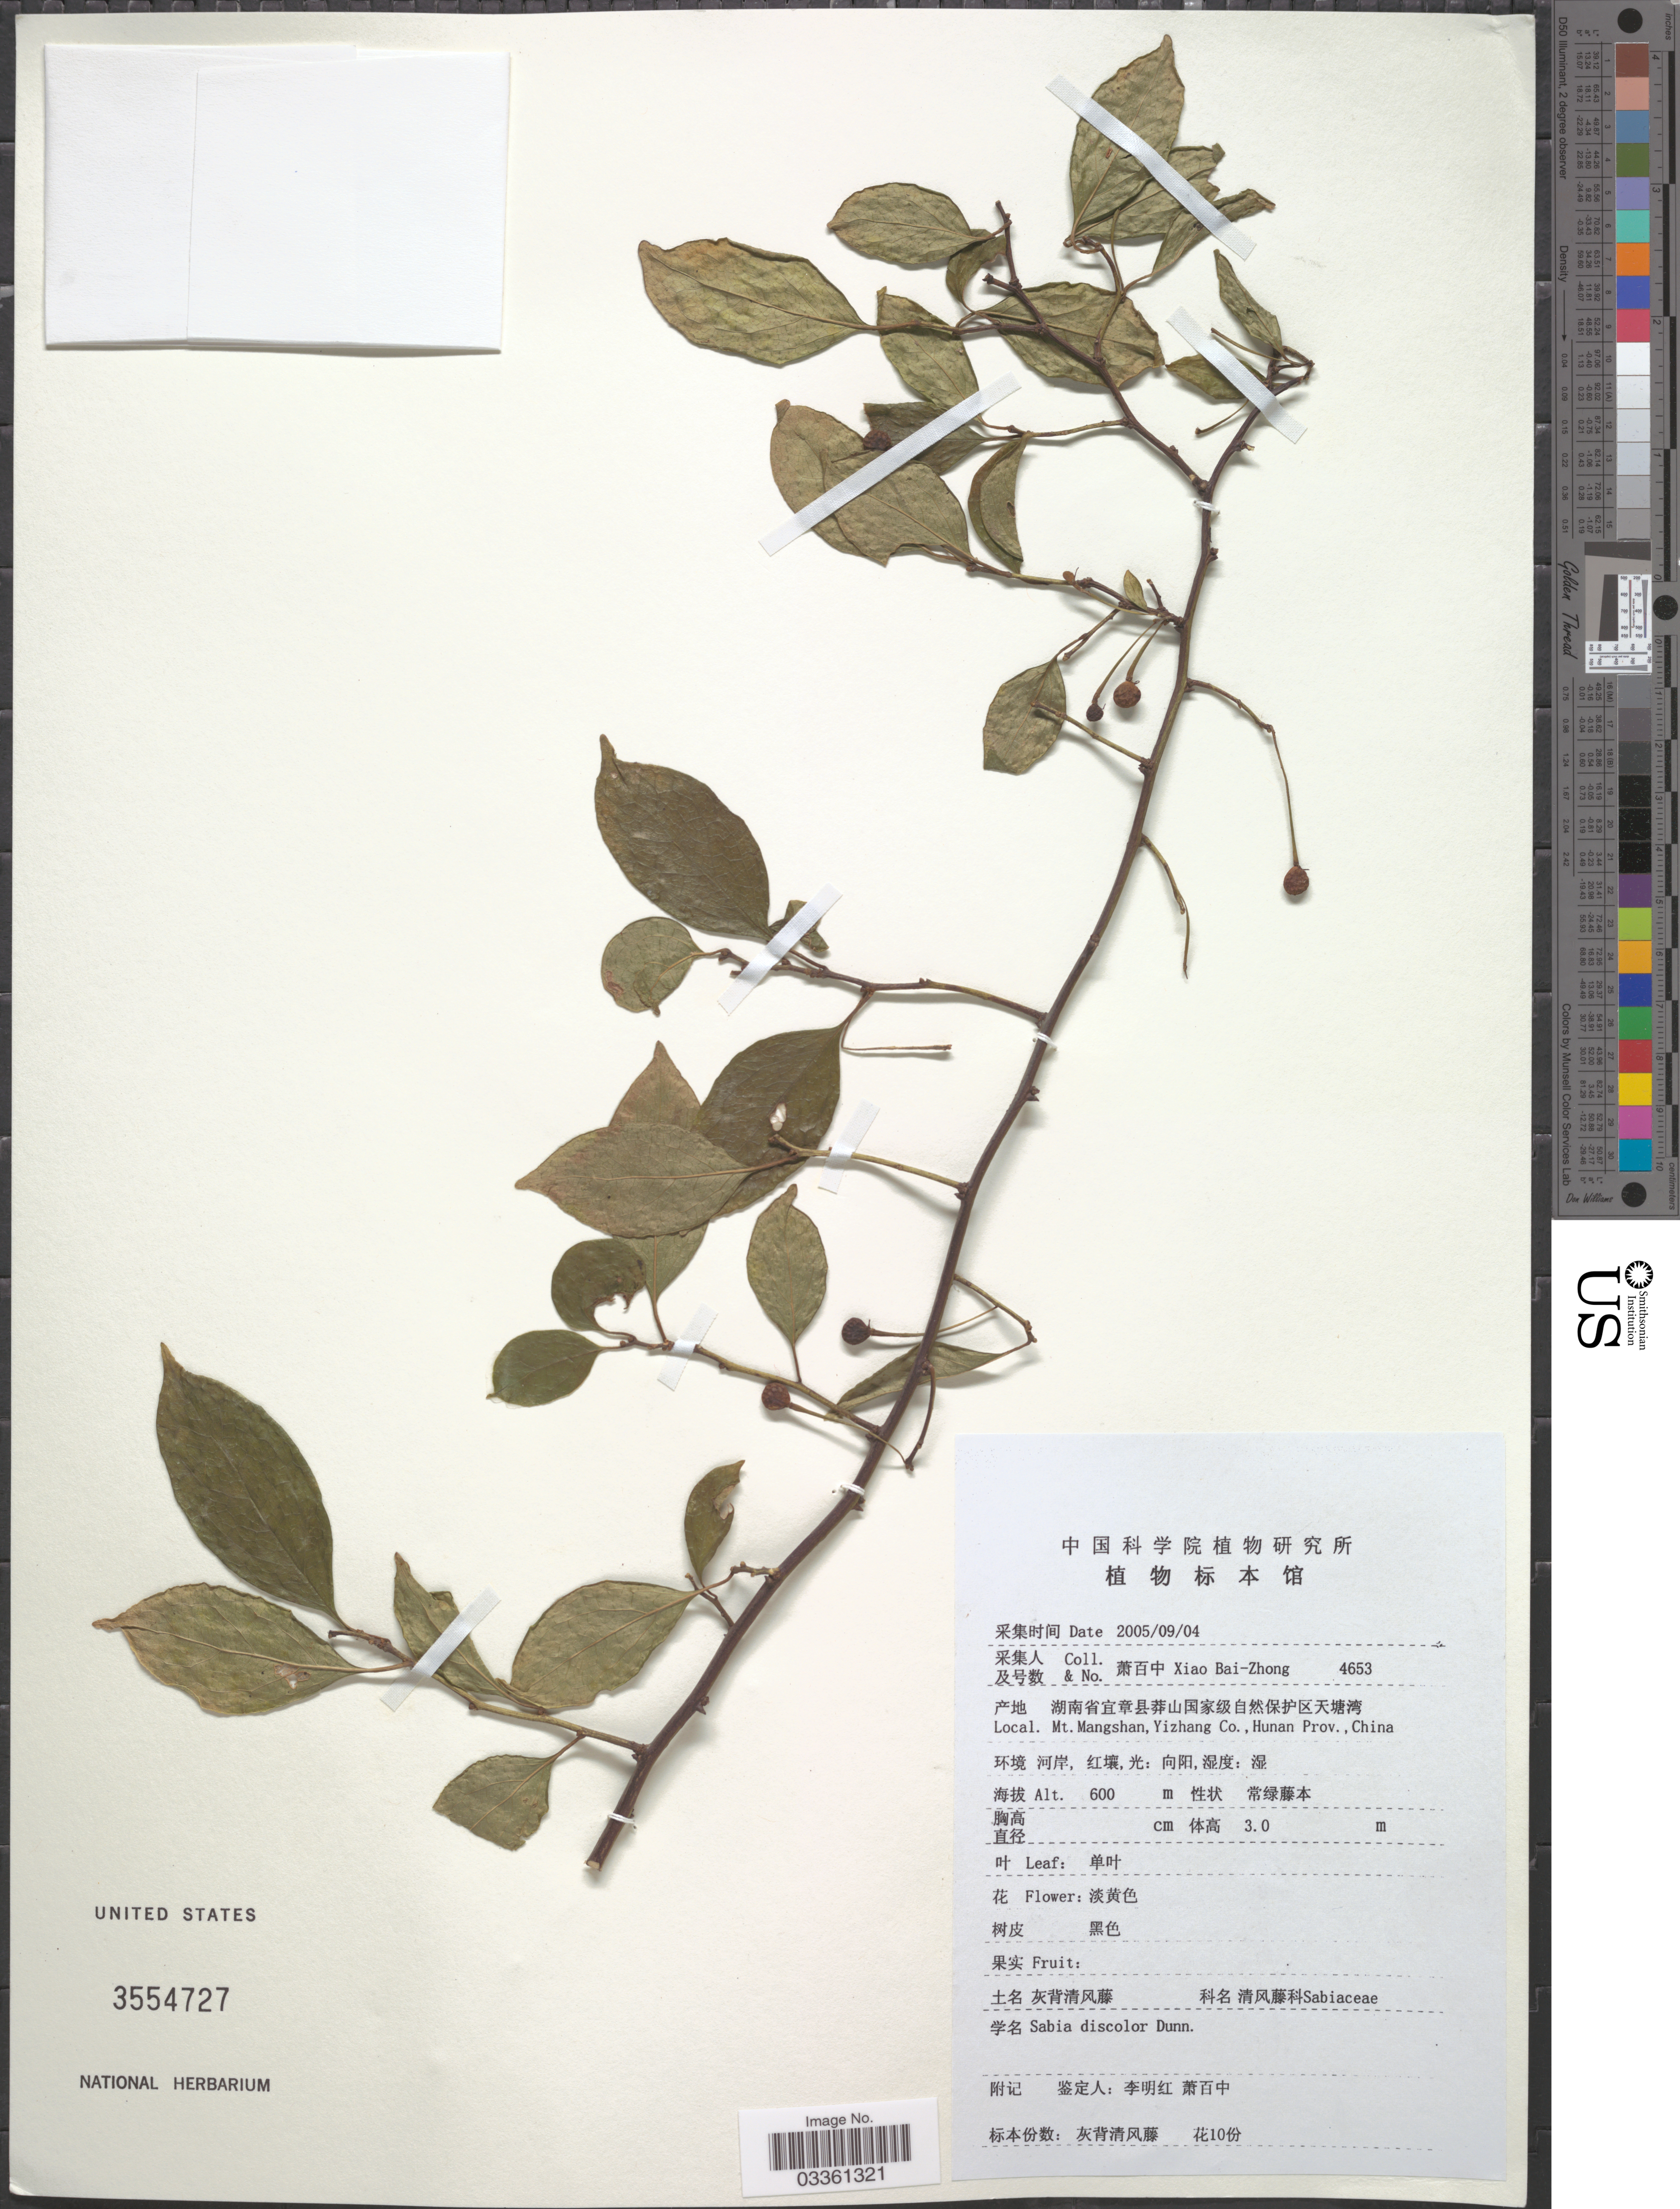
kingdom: Plantae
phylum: Tracheophyta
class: Magnoliopsida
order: Proteales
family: Sabiaceae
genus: Sabia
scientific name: Sabia discolor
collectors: B. Z. Xiao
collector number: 4653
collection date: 2005-09-04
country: China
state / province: Hunan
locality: Mt. Mangshan, Yizhang Co.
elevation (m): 600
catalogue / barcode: US 3554727